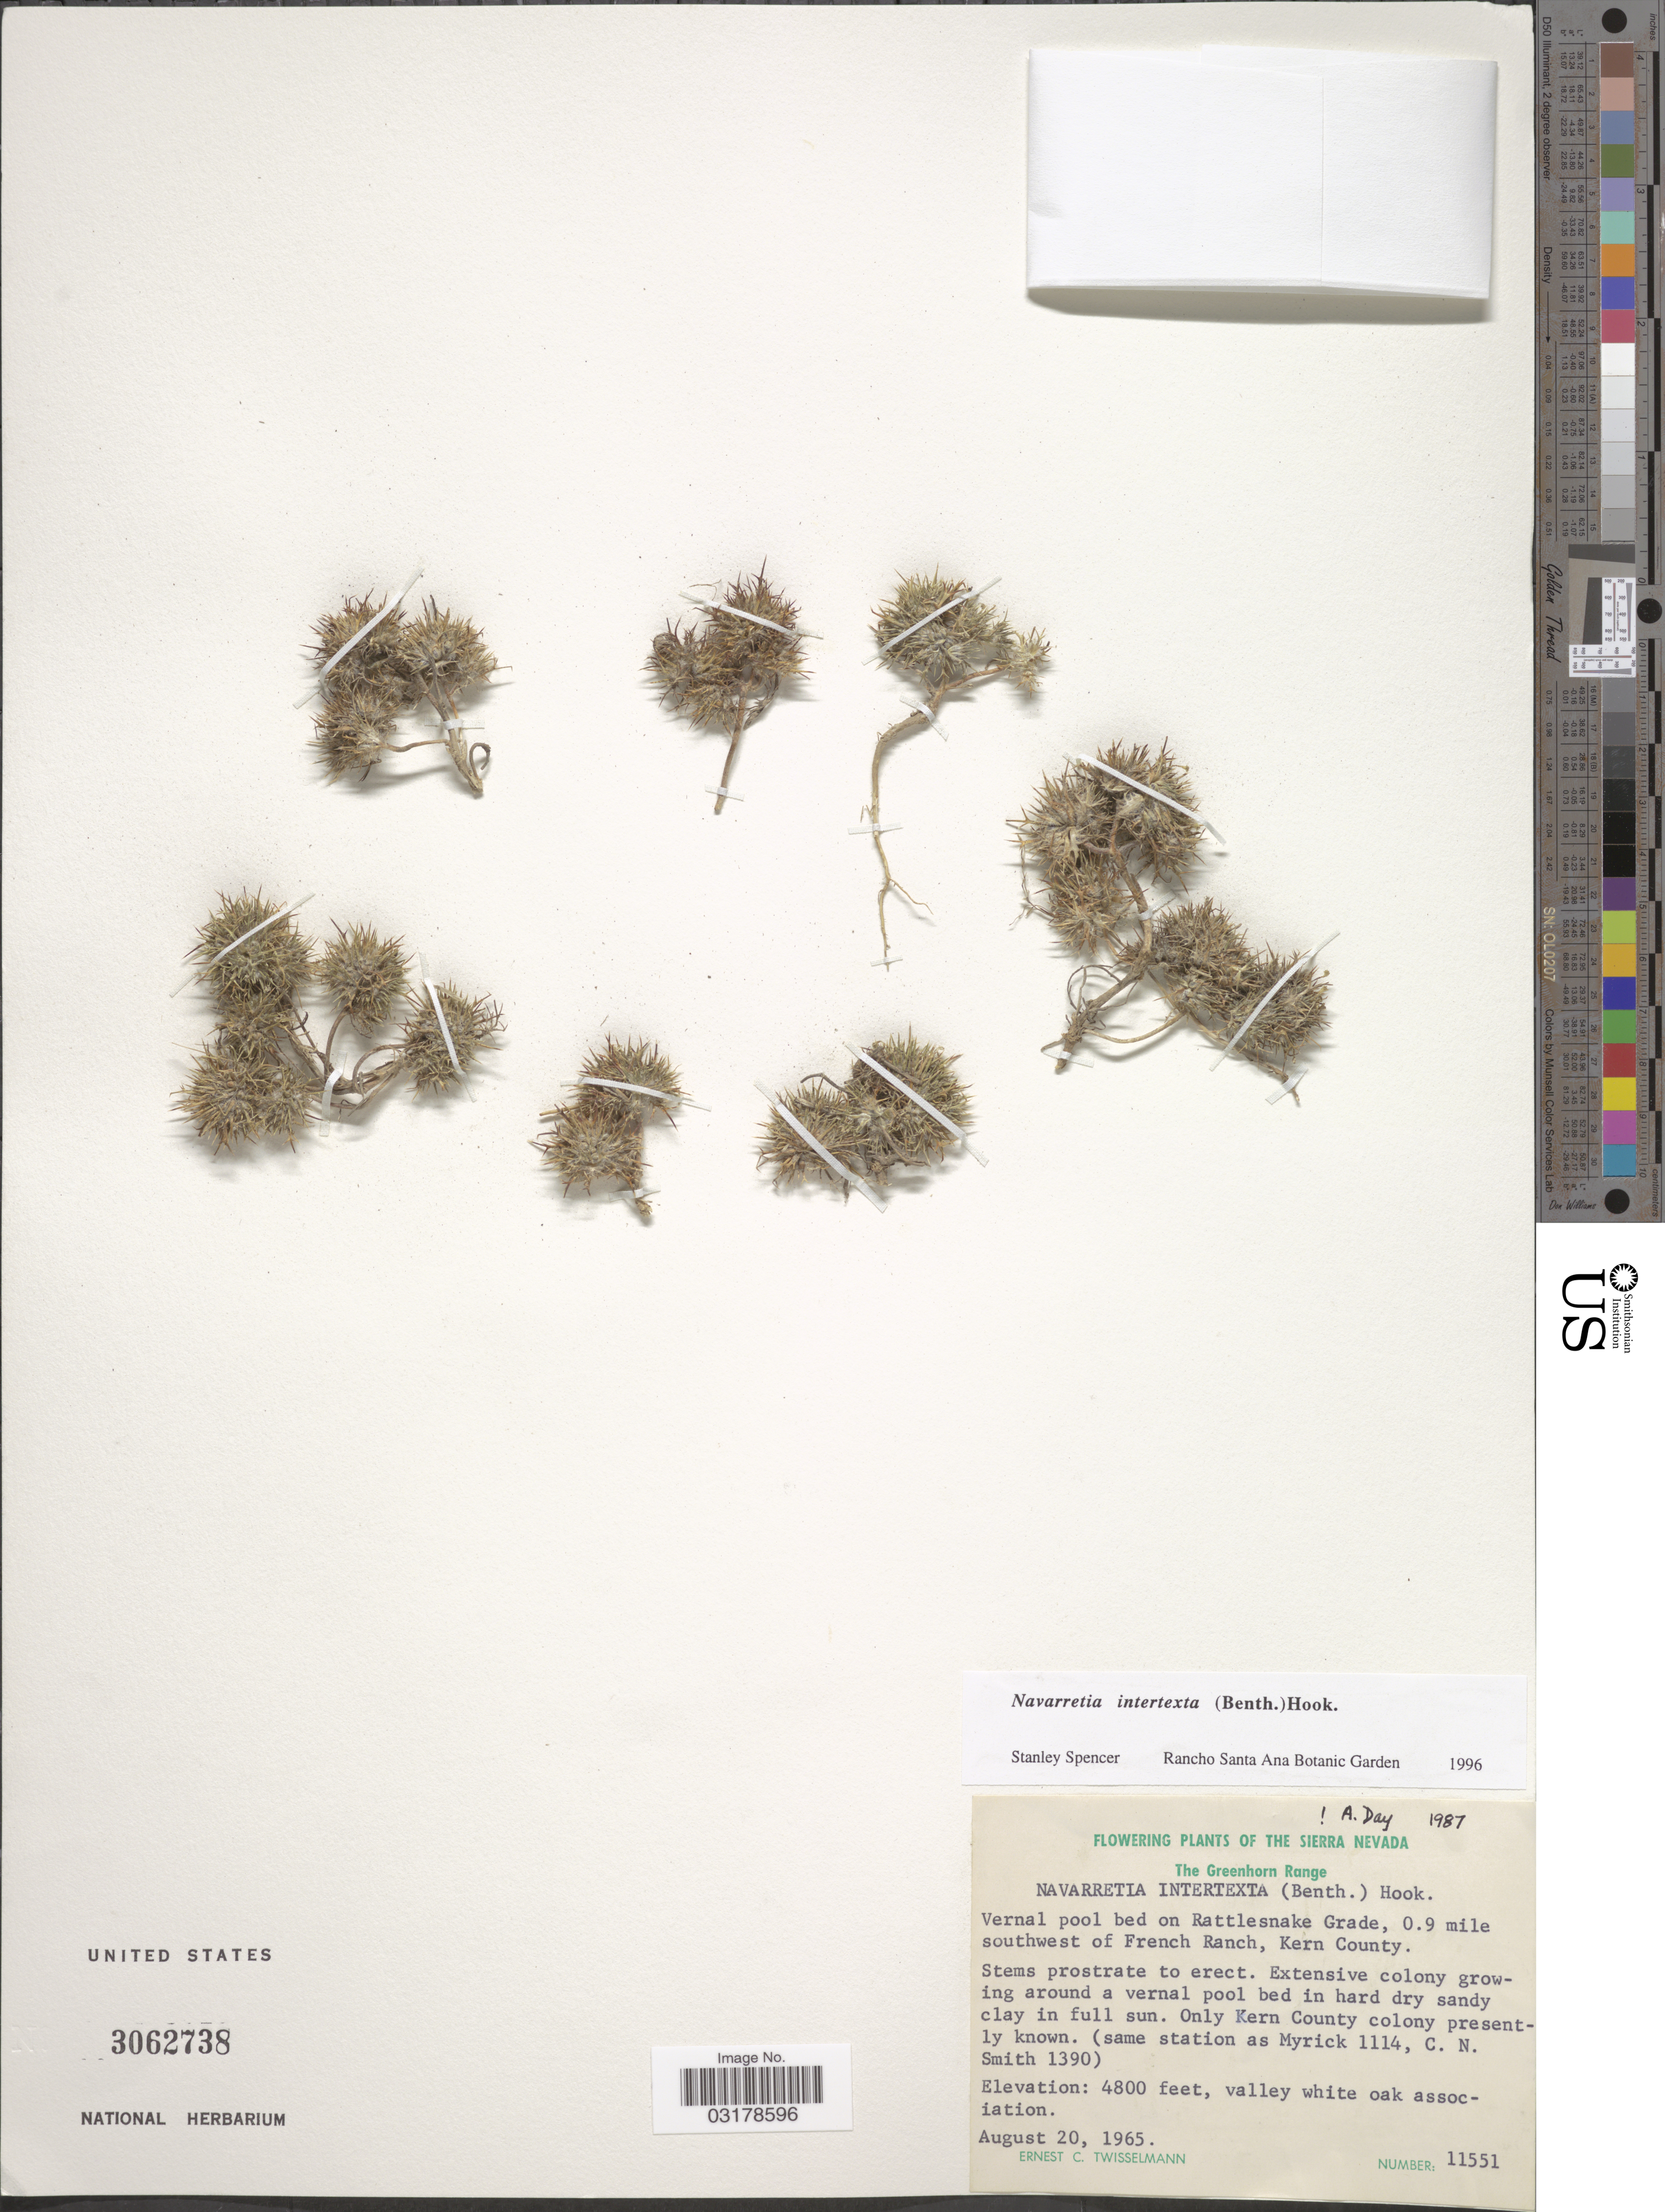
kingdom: Plantae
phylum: Tracheophyta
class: Magnoliopsida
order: Ericales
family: Polemoniaceae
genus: Navarretia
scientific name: Navarretia intertexta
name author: (Benth.) Hook.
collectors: E. Twisselmann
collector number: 11551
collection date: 1965-08-20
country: United States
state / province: California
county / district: Kern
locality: The Sierra Nevada. The Greenhorn Range. Vernal pool bed on Rattlesnake Grade, 0.9 mile southwest of French Ranch, Kern County.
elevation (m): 1463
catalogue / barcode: US 3062738